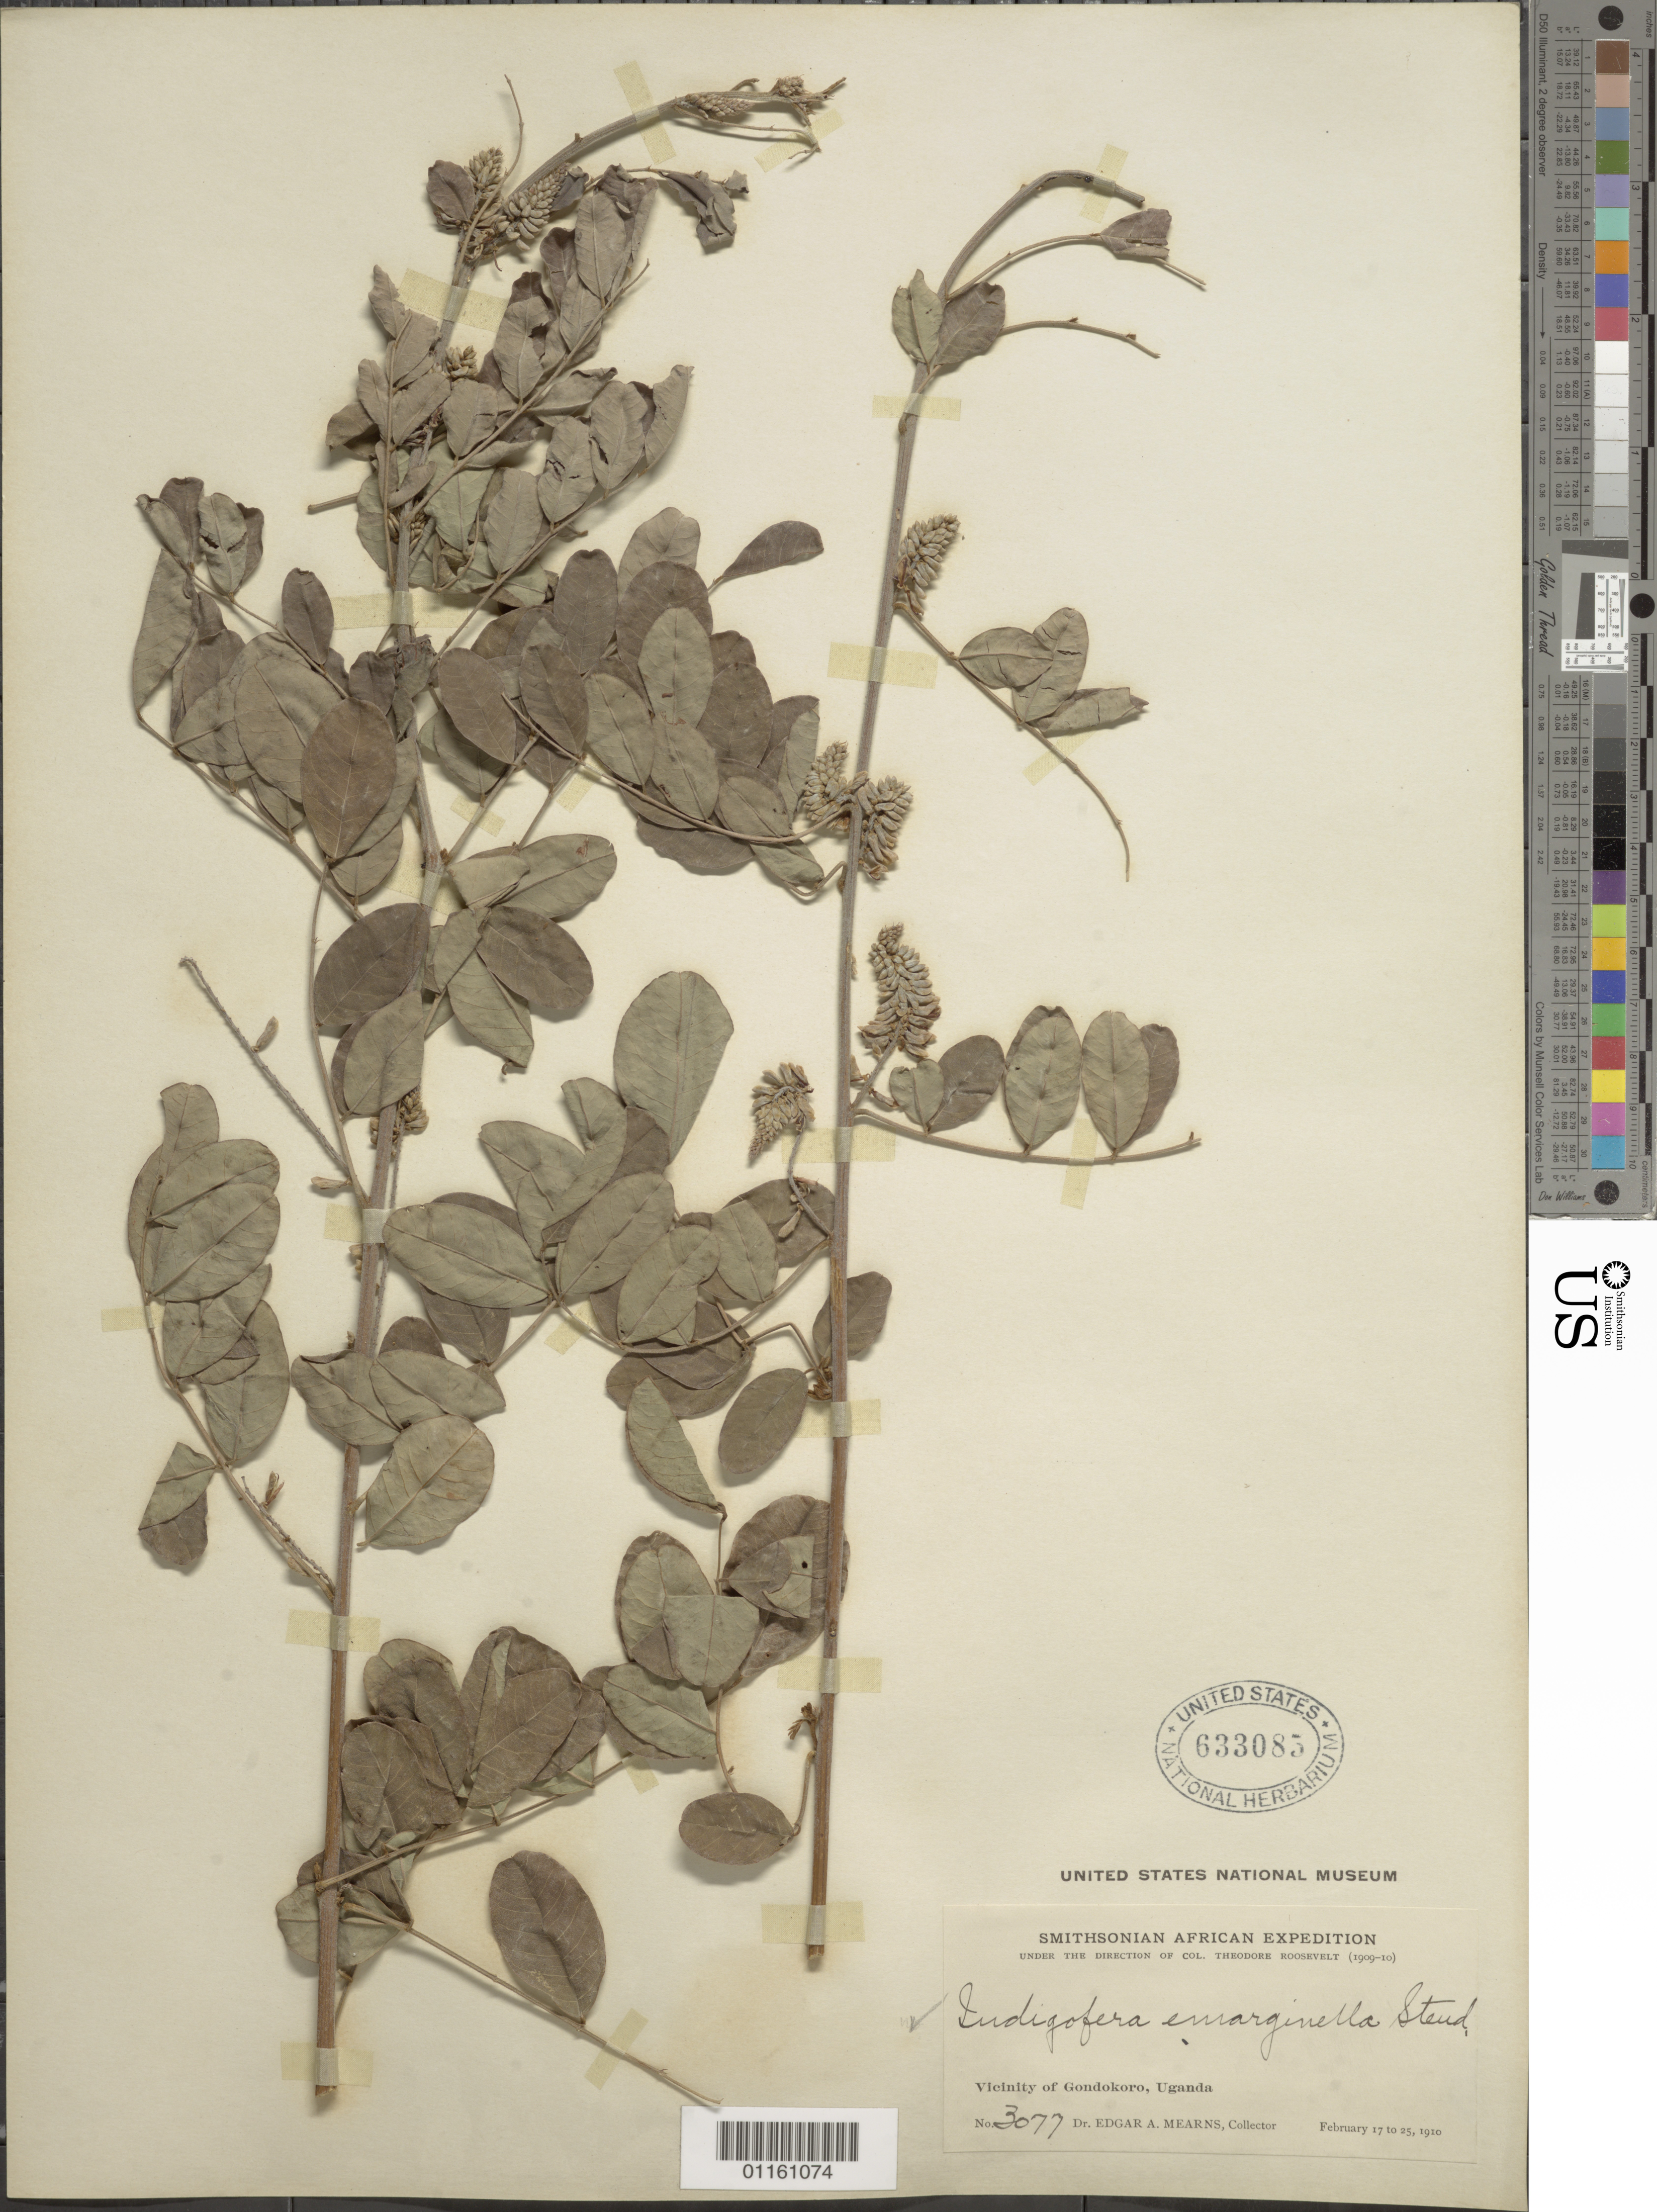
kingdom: Plantae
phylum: Tracheophyta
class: Magnoliopsida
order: Fabales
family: Fabaceae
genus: Indigofera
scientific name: Indigofera emarginella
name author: Steud. ex A. Rich.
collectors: E. A. Mearns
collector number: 3077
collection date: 1910-02-17/1910-02-25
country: Uganda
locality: Vicinity of Gondokoro.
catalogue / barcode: US 633085